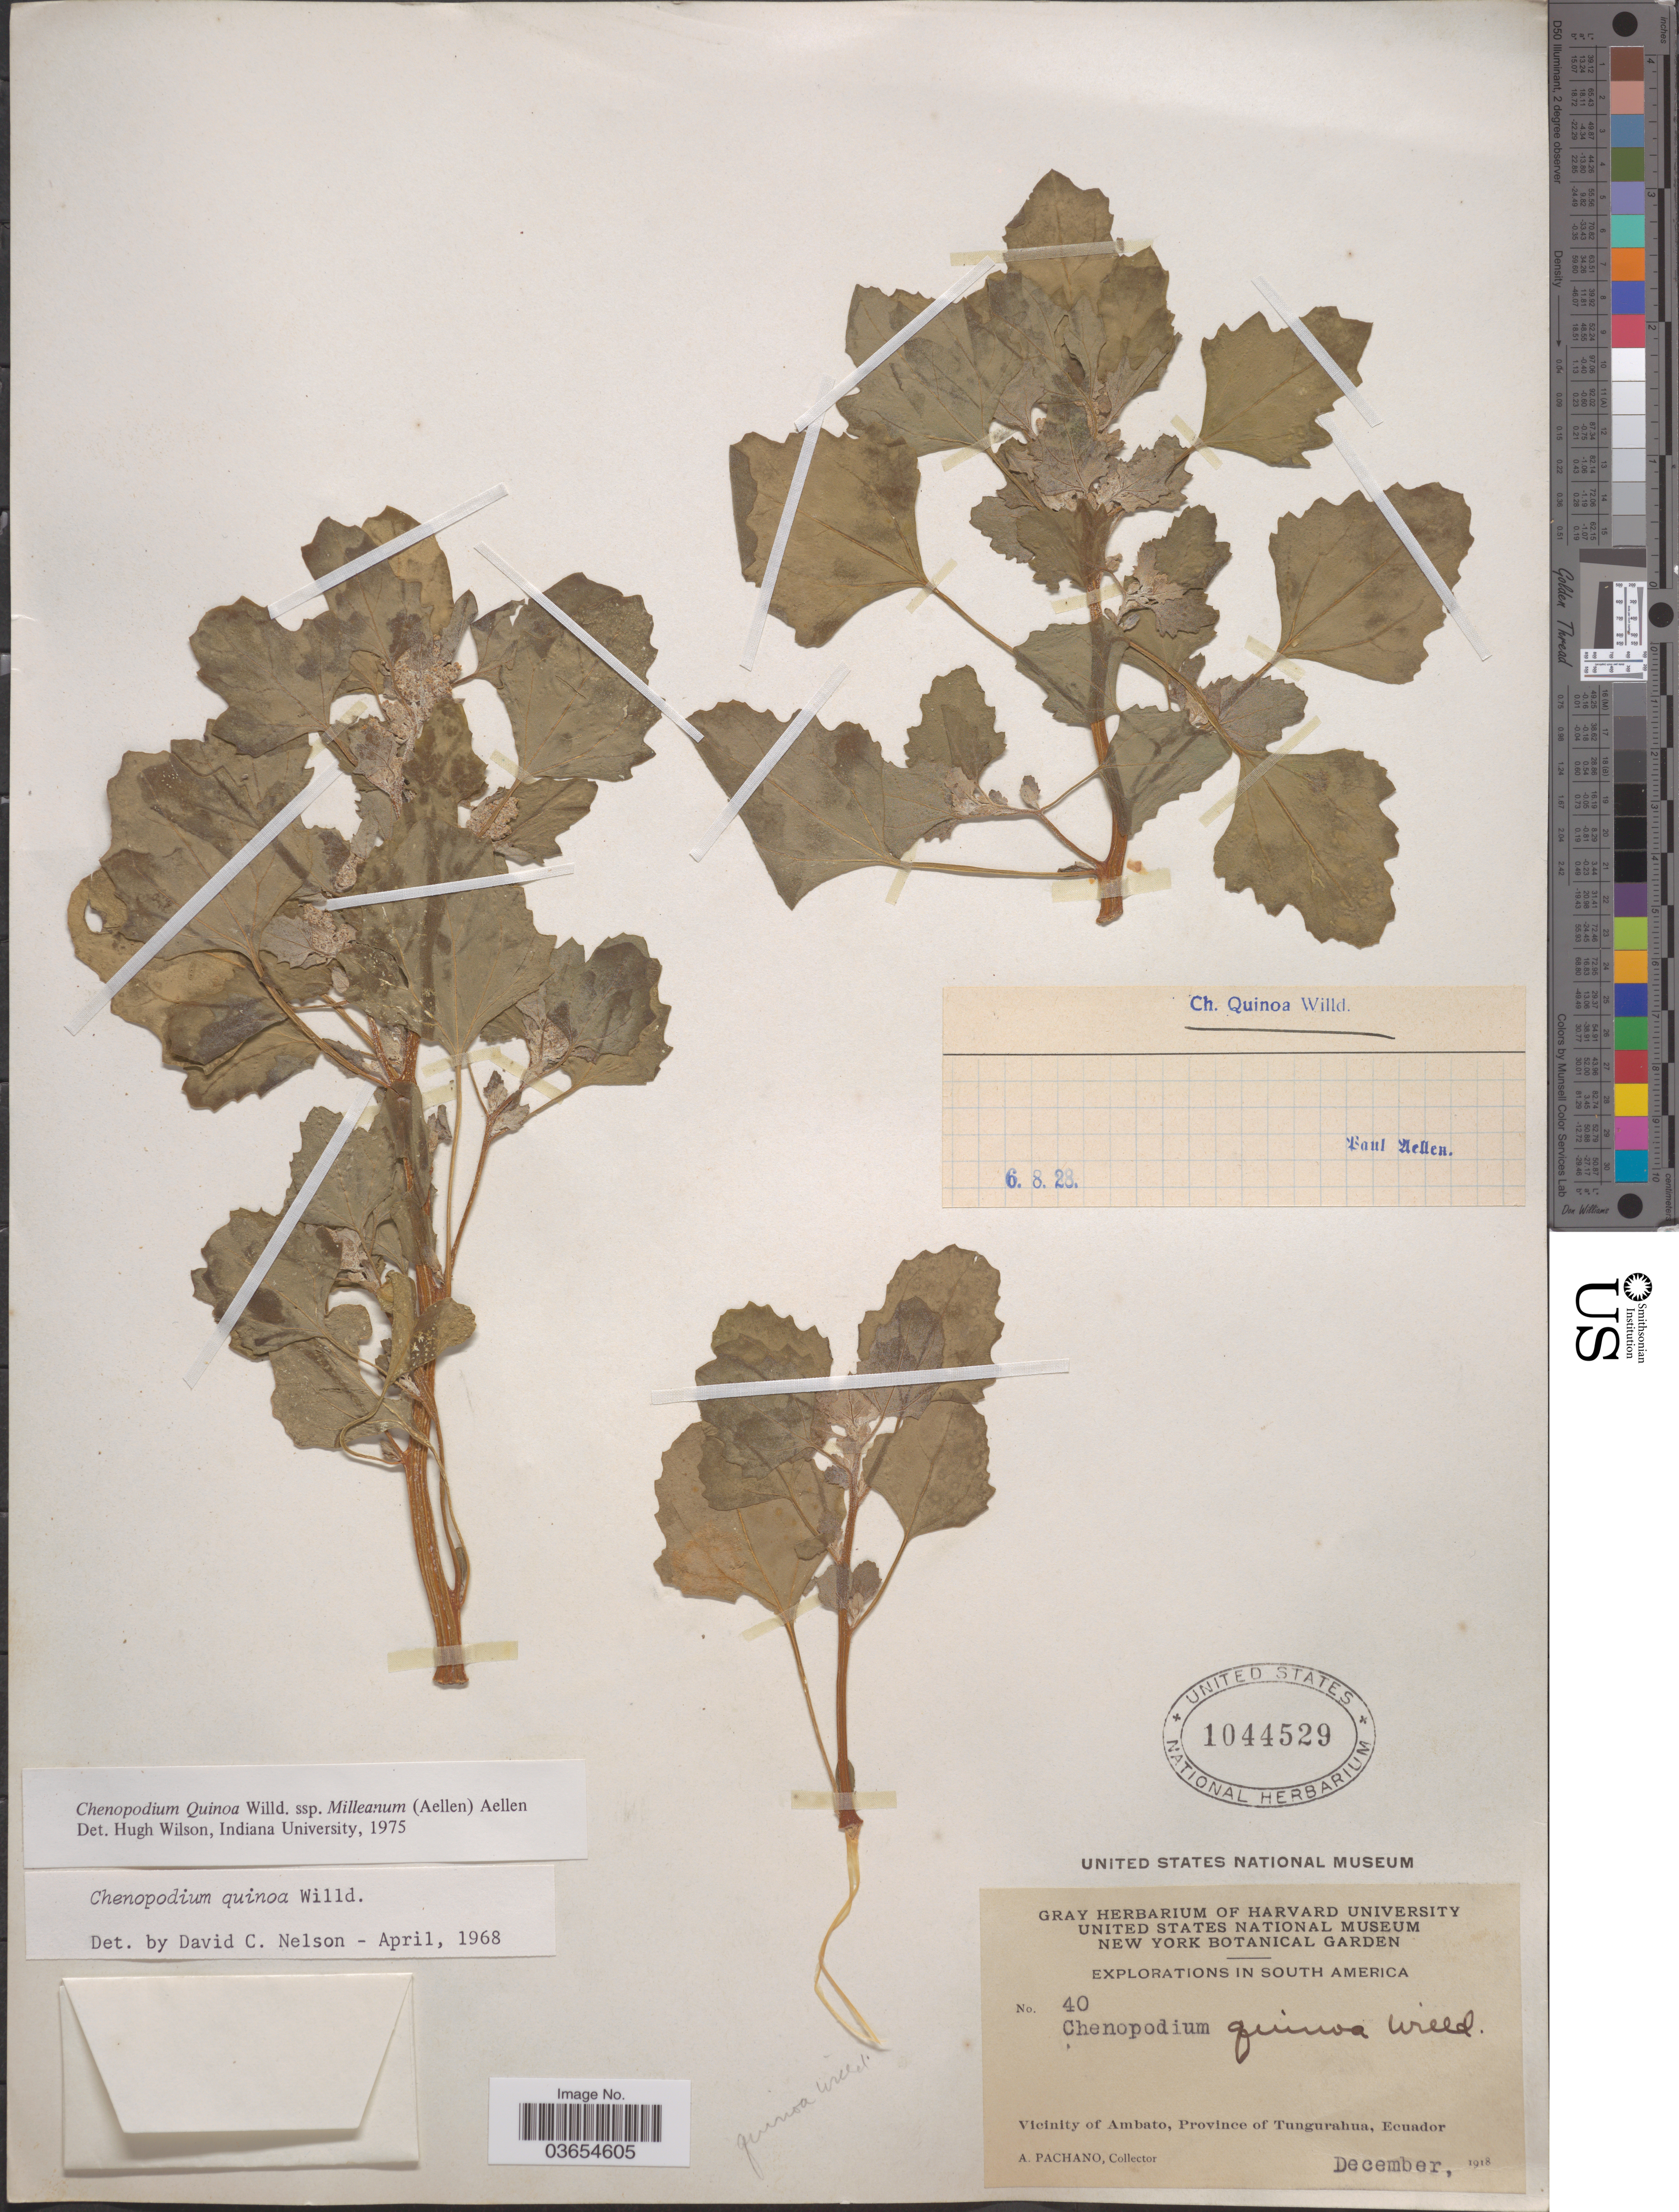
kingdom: Plantae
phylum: Tracheophyta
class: Magnoliopsida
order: Caryophyllales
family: Amaranthaceae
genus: Chenopodium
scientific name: Chenopodium quinoa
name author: Willd.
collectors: A. Pachano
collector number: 40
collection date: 1918-12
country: Ecuador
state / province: Tungurahua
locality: Vicinity of Ambato.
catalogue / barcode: US 1044529